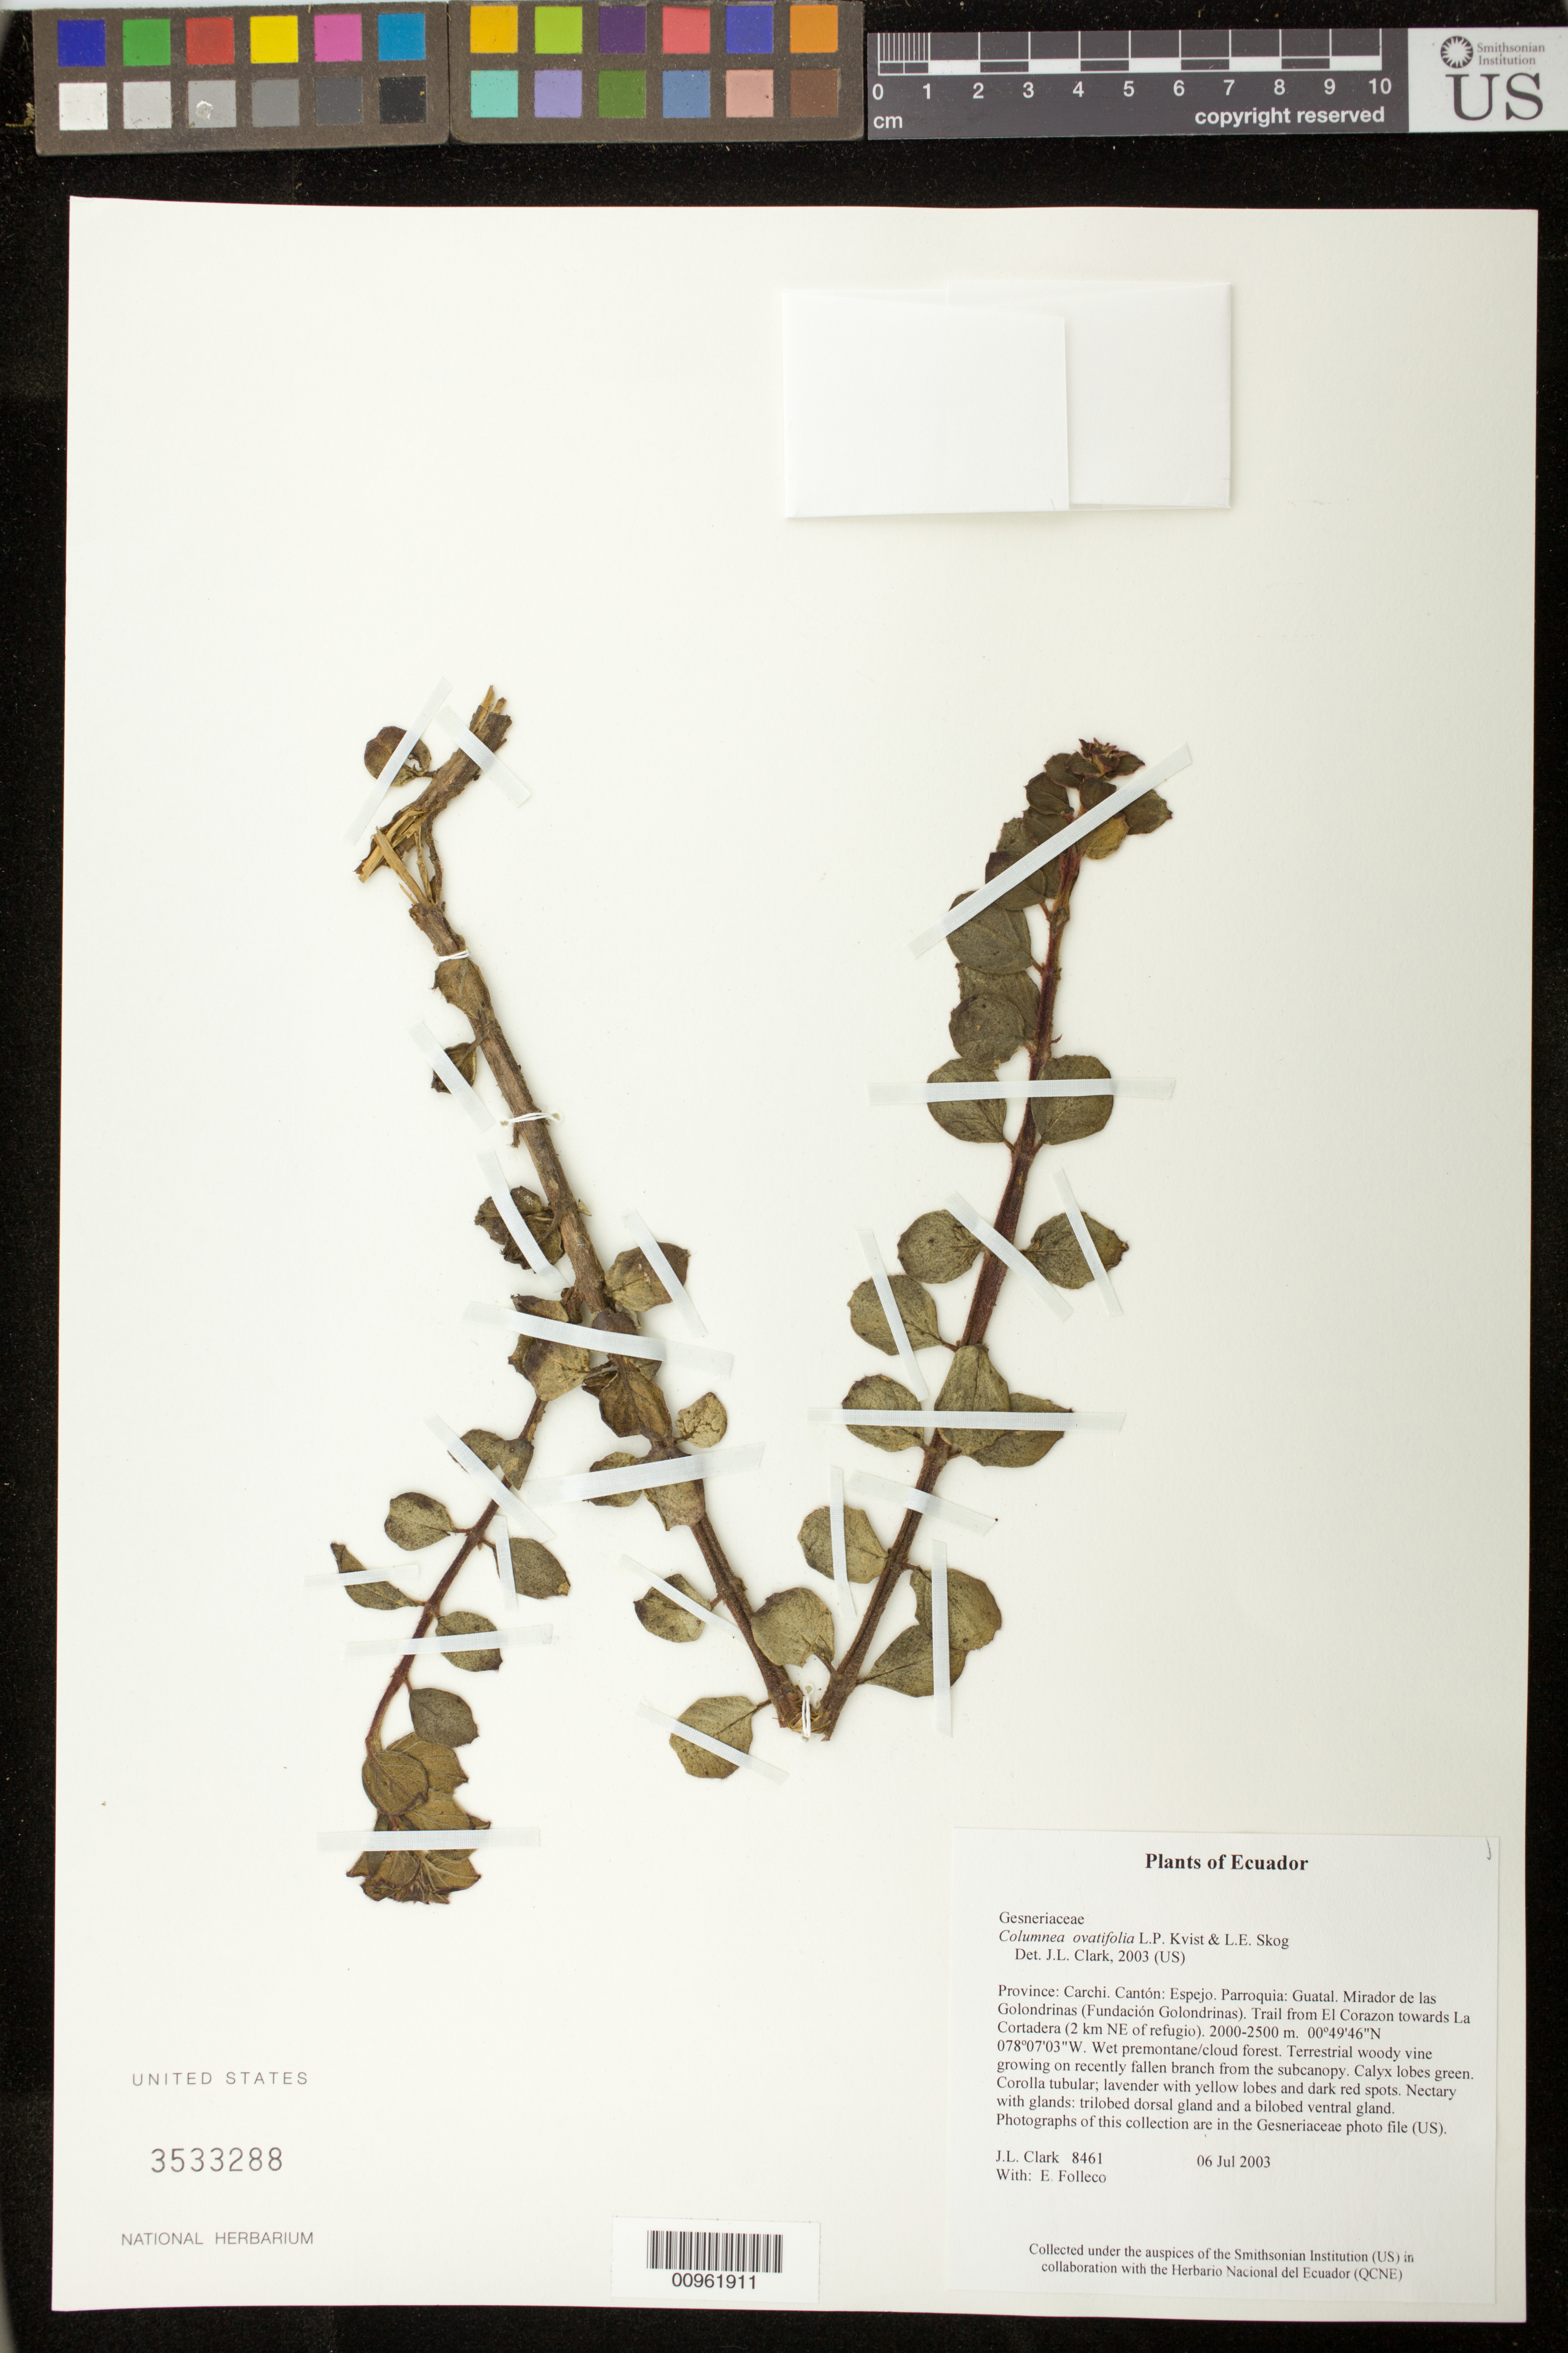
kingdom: Plantae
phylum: Tracheophyta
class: Magnoliopsida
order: Lamiales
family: Gesneriaceae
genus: Columnea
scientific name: Columnea ovatifolia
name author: L.P. Kvist & L.E. Skog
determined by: Clark, J. L., (SEL), The Marie Selby Botanical Garden (UNITED STATES)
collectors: J. L. Clark & E. Folleco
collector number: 8461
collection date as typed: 06 Jul 2003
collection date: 2003-07-06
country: Ecuador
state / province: Carchi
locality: Espejo. Parroquia: Guatal. Mirador de las Golondrinas (Fundación Golondrinas). Trail from El Corazon towards La Cortadera (2 km NE of refugio).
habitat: Wet premontane/cloud forest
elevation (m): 2000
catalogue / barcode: US 3533288